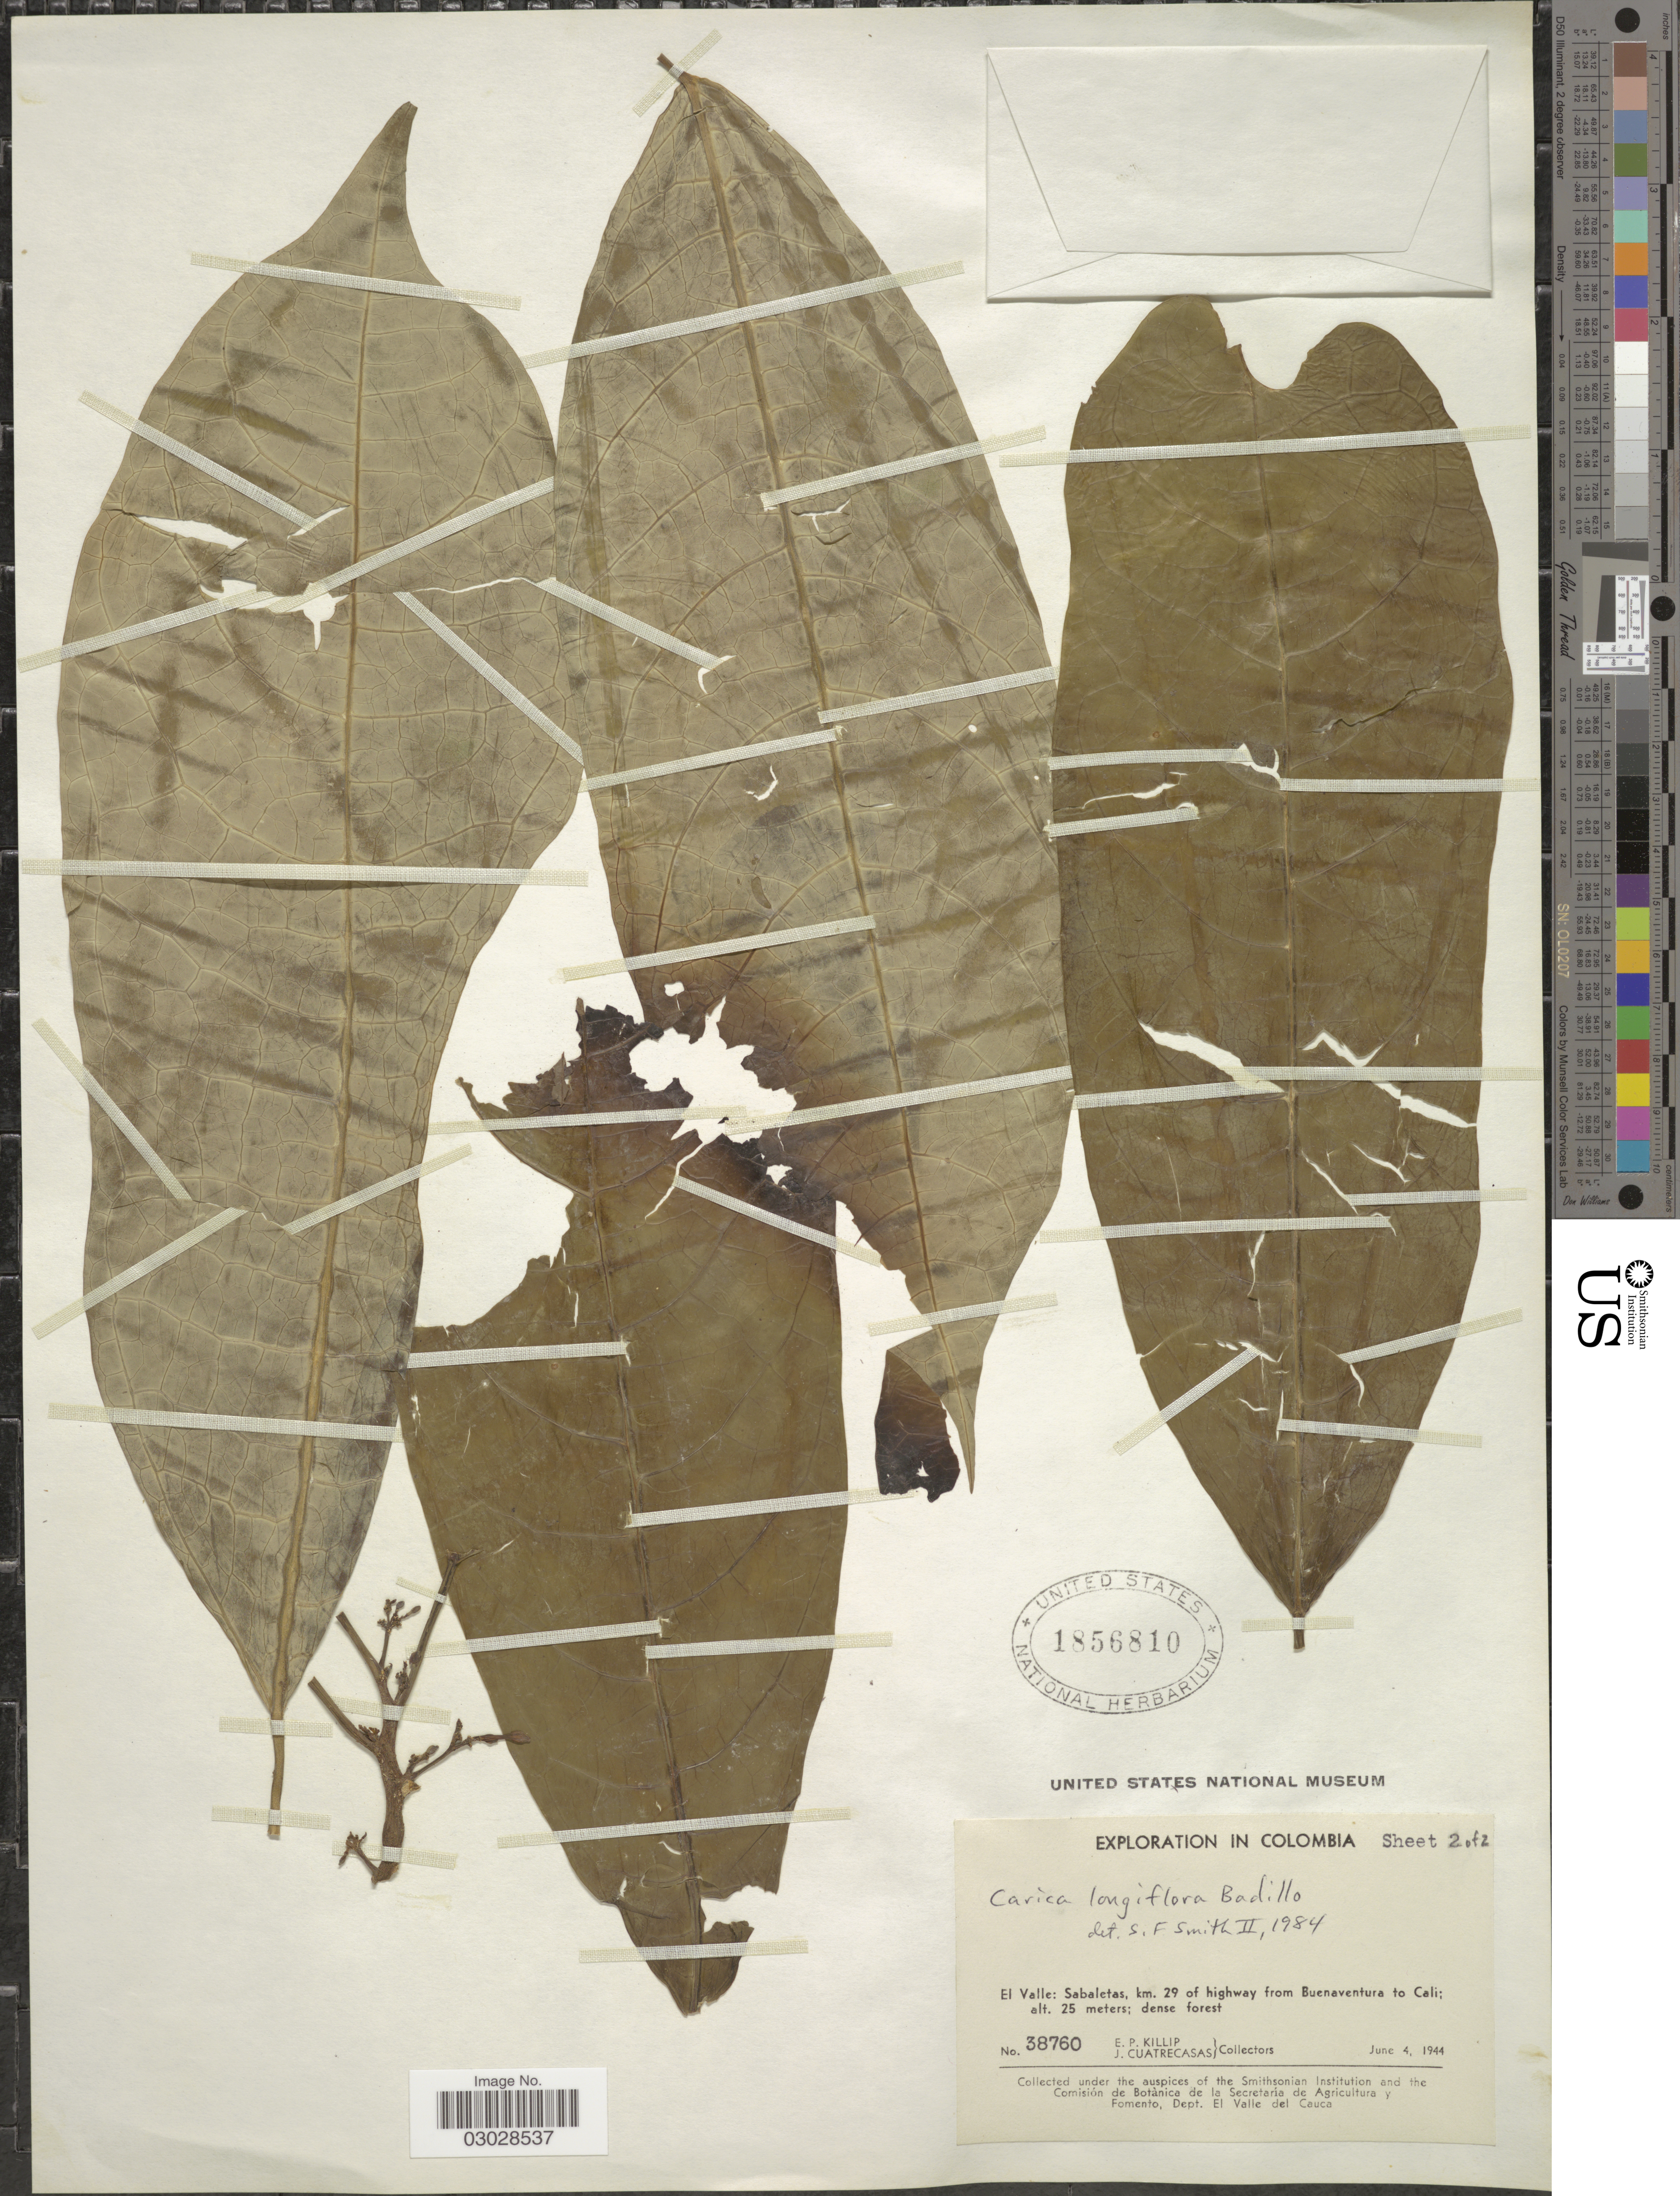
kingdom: Plantae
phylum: Tracheophyta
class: Magnoliopsida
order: Brassicales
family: Caricaceae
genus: Vasconcellea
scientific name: Vasconcellea longiflora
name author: (V.M. Badillo) V.M. Badillo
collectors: E. P. Killip & J. Cuatrecasas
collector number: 38760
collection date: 1944-06-04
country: Colombia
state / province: Valle del Cauca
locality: El Valle: Sabaletas, km. 29 of highway from Buenaventura to Cali.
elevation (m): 25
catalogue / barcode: US 1856810